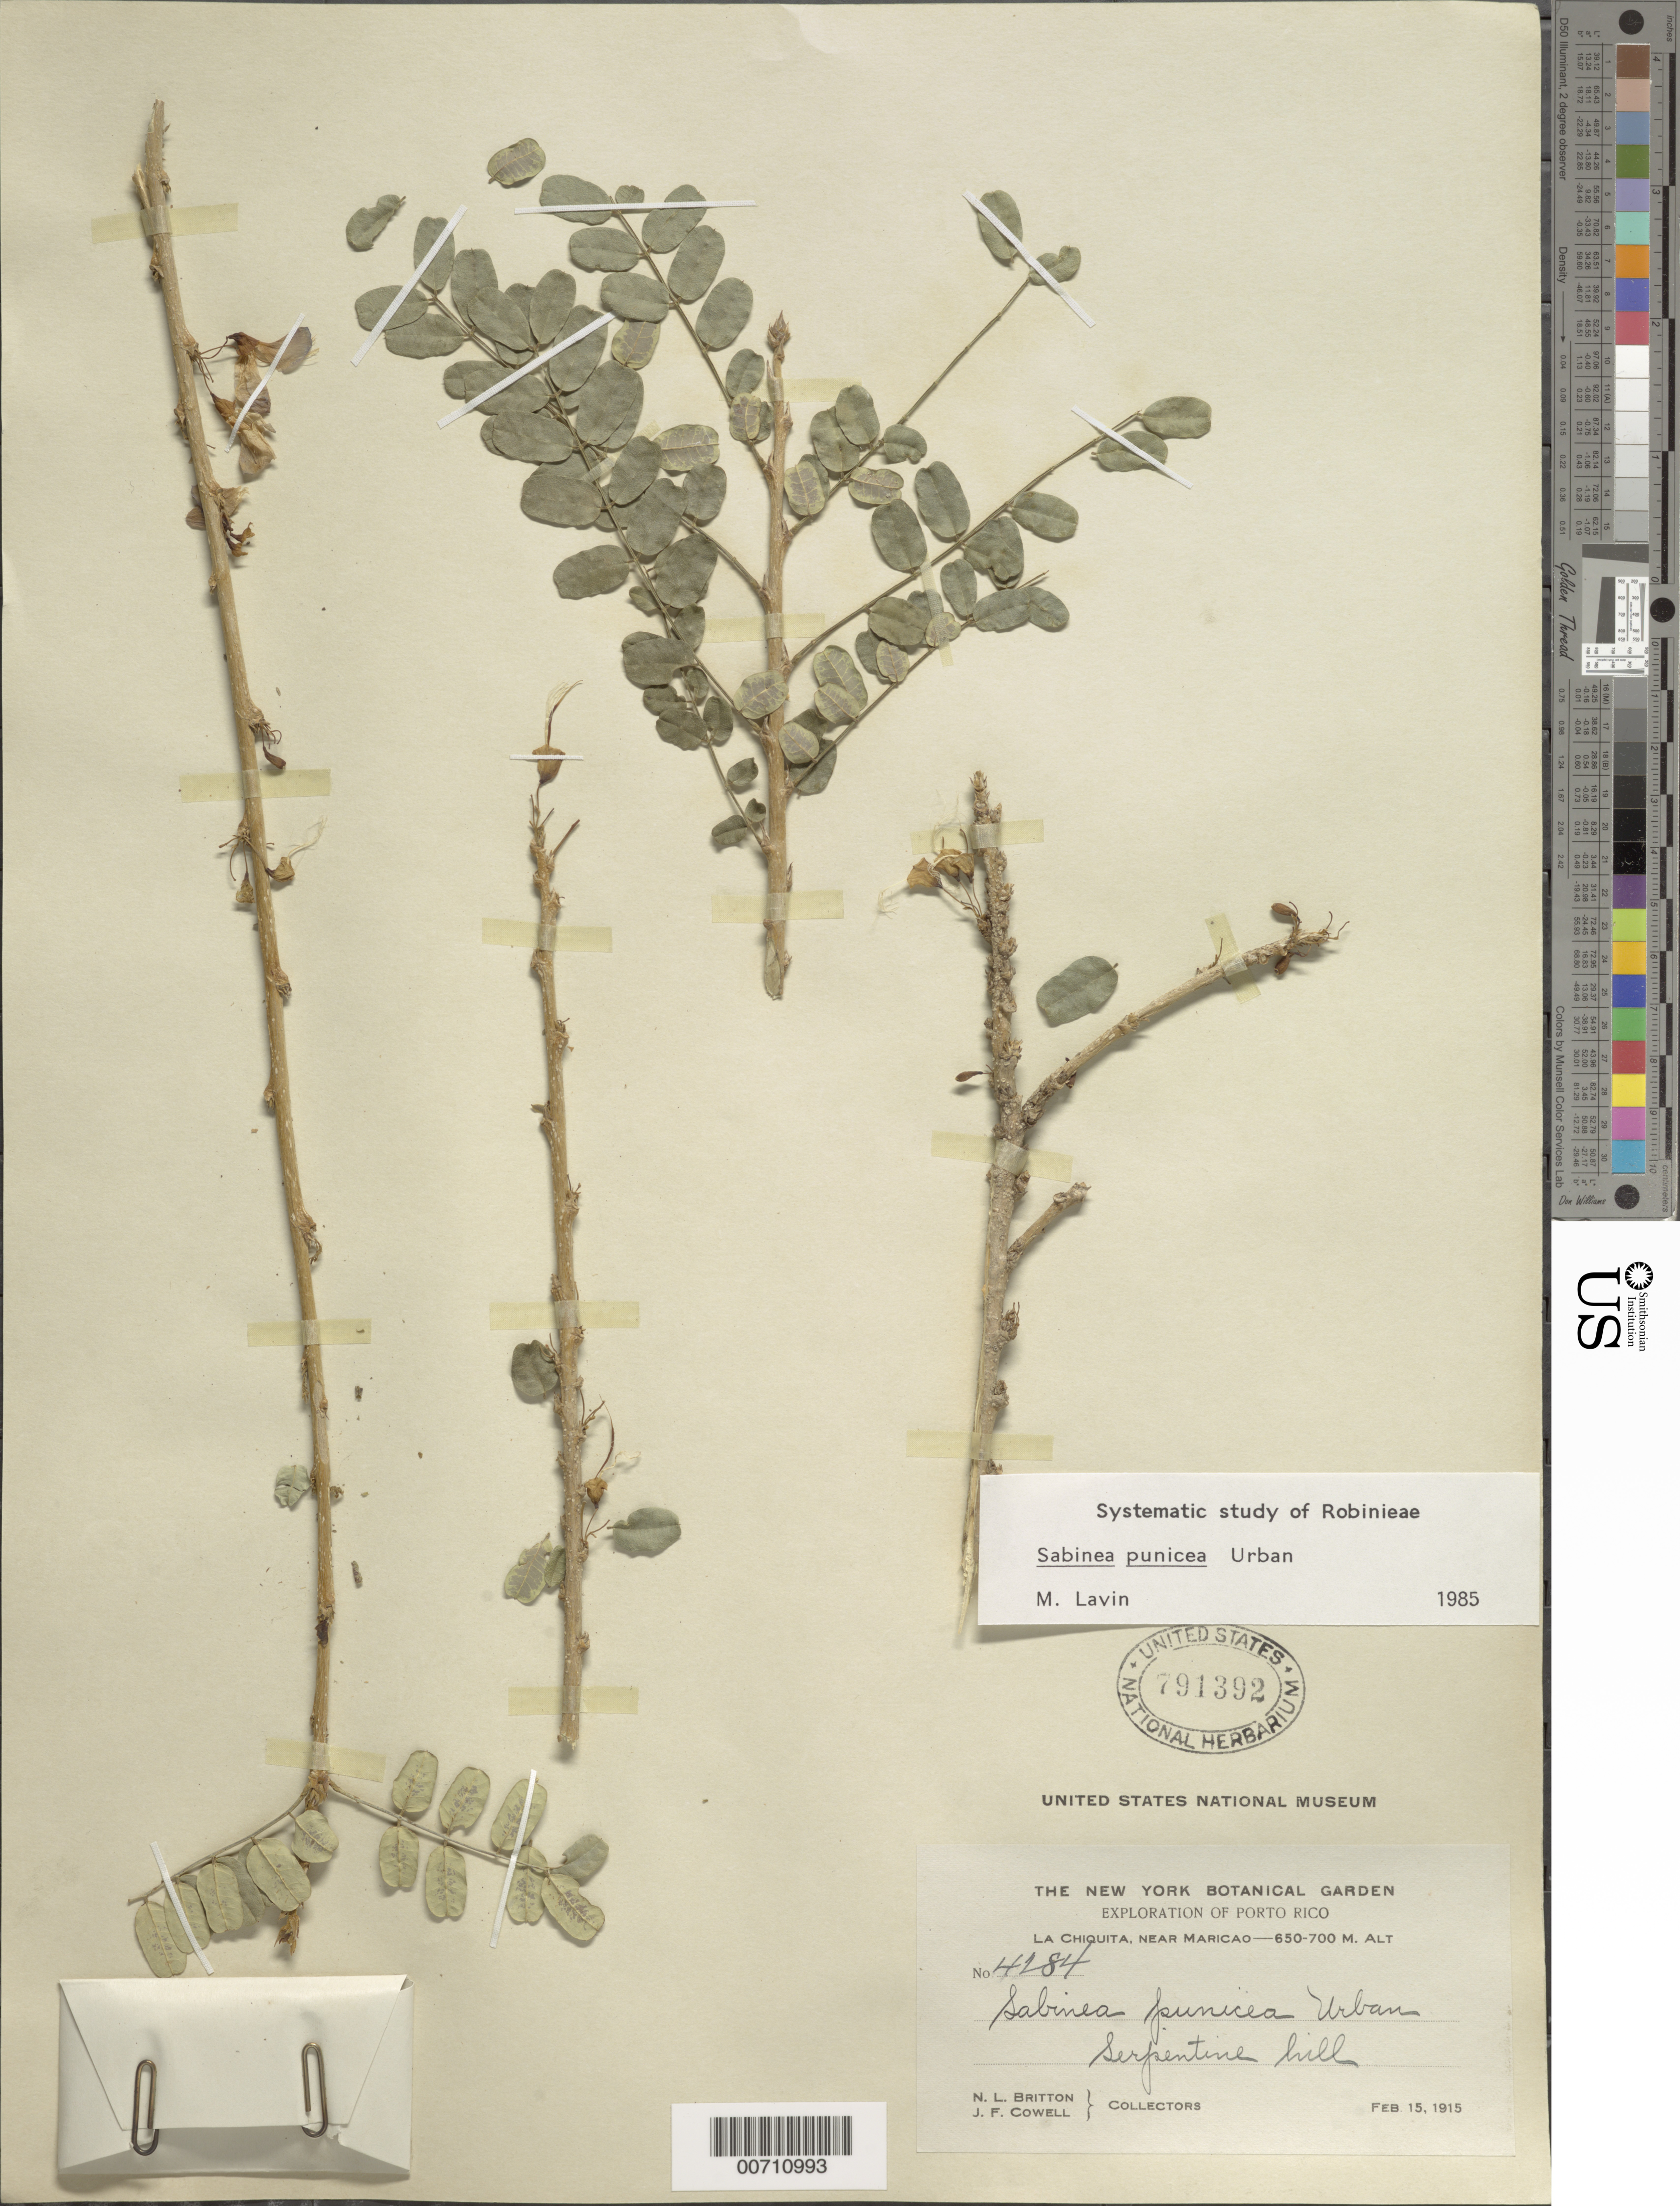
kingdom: Plantae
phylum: Tracheophyta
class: Magnoliopsida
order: Fabales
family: Fabaceae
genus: Poitea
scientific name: Poitea punicea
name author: (Urb.) Lavin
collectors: N. Britton & J. F. Cowell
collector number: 4284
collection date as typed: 15 Feb 1915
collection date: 1915-02-15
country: Puerto Rico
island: Greater Antilles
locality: La Chiquita, near Maricao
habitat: Serpentine Hill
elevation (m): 650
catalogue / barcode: US 791392